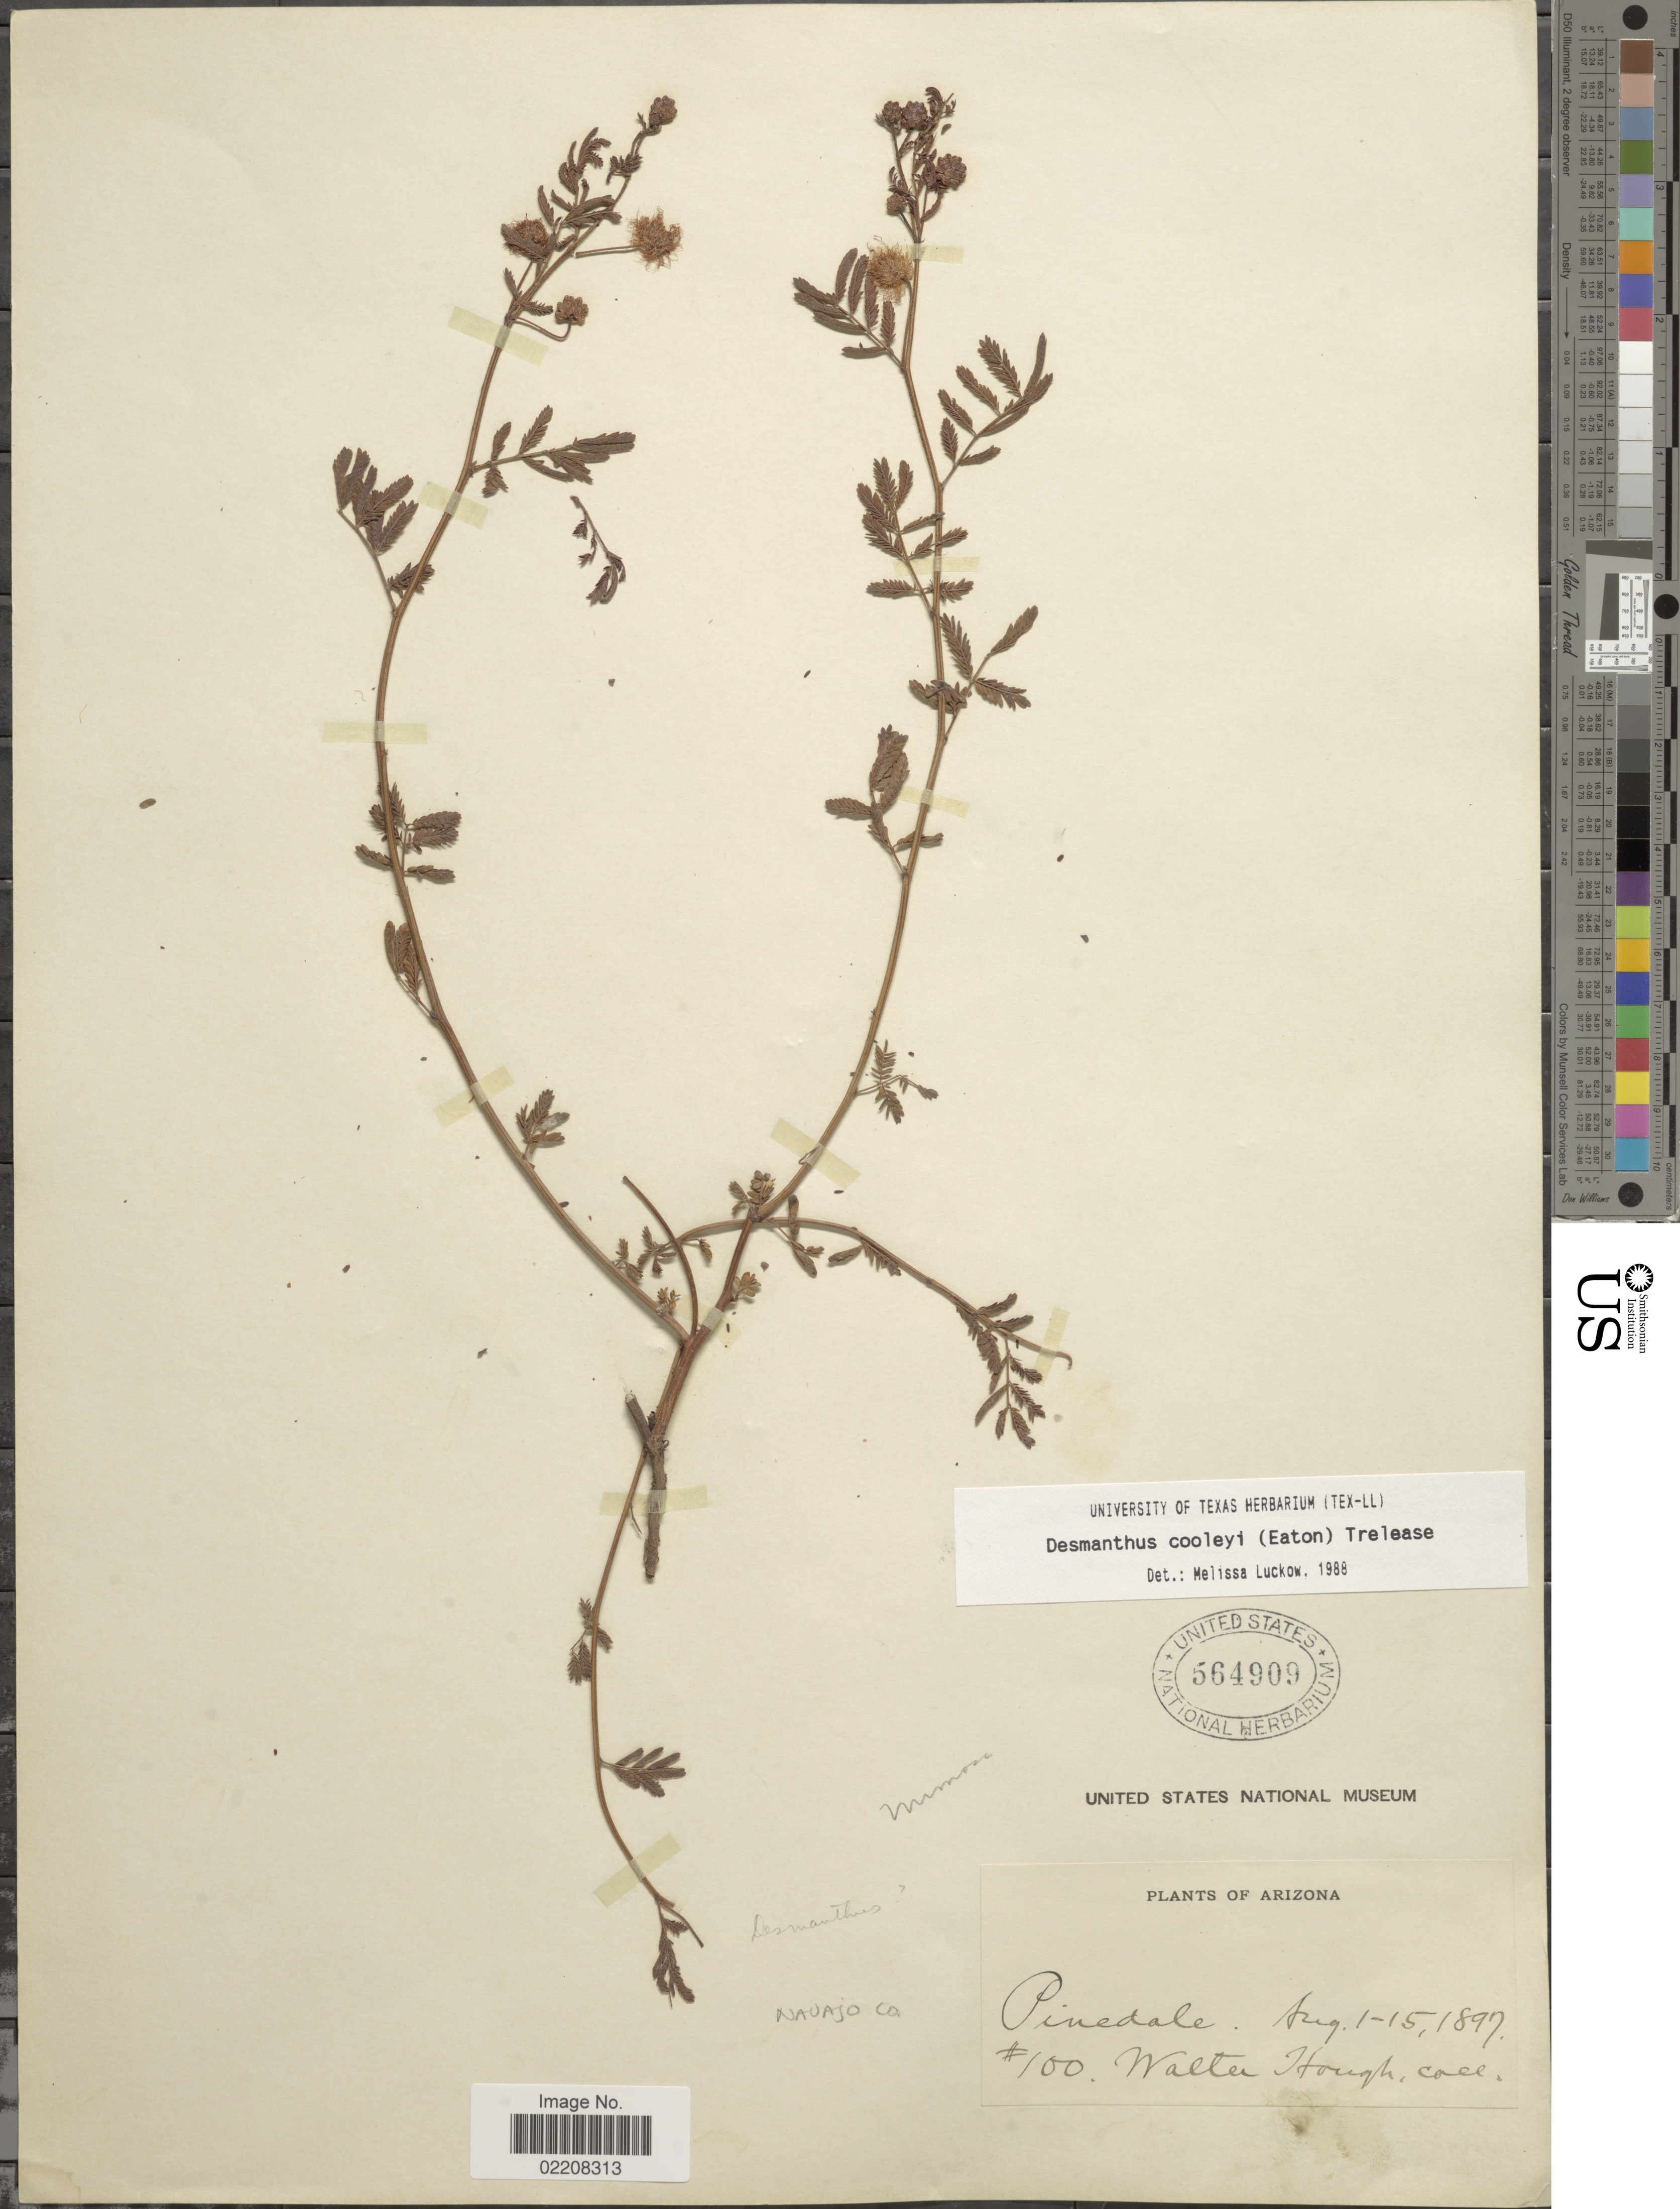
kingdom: Plantae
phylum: Tracheophyta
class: Magnoliopsida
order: Fabales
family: Fabaceae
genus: Desmanthus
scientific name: Desmanthus cooleyi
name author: (Eaton) Trel.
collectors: W. Hough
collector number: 100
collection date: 1897-08-01/1897-08-15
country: United States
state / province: Arizona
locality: Pinedale. Navajo Co.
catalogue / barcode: US 564909